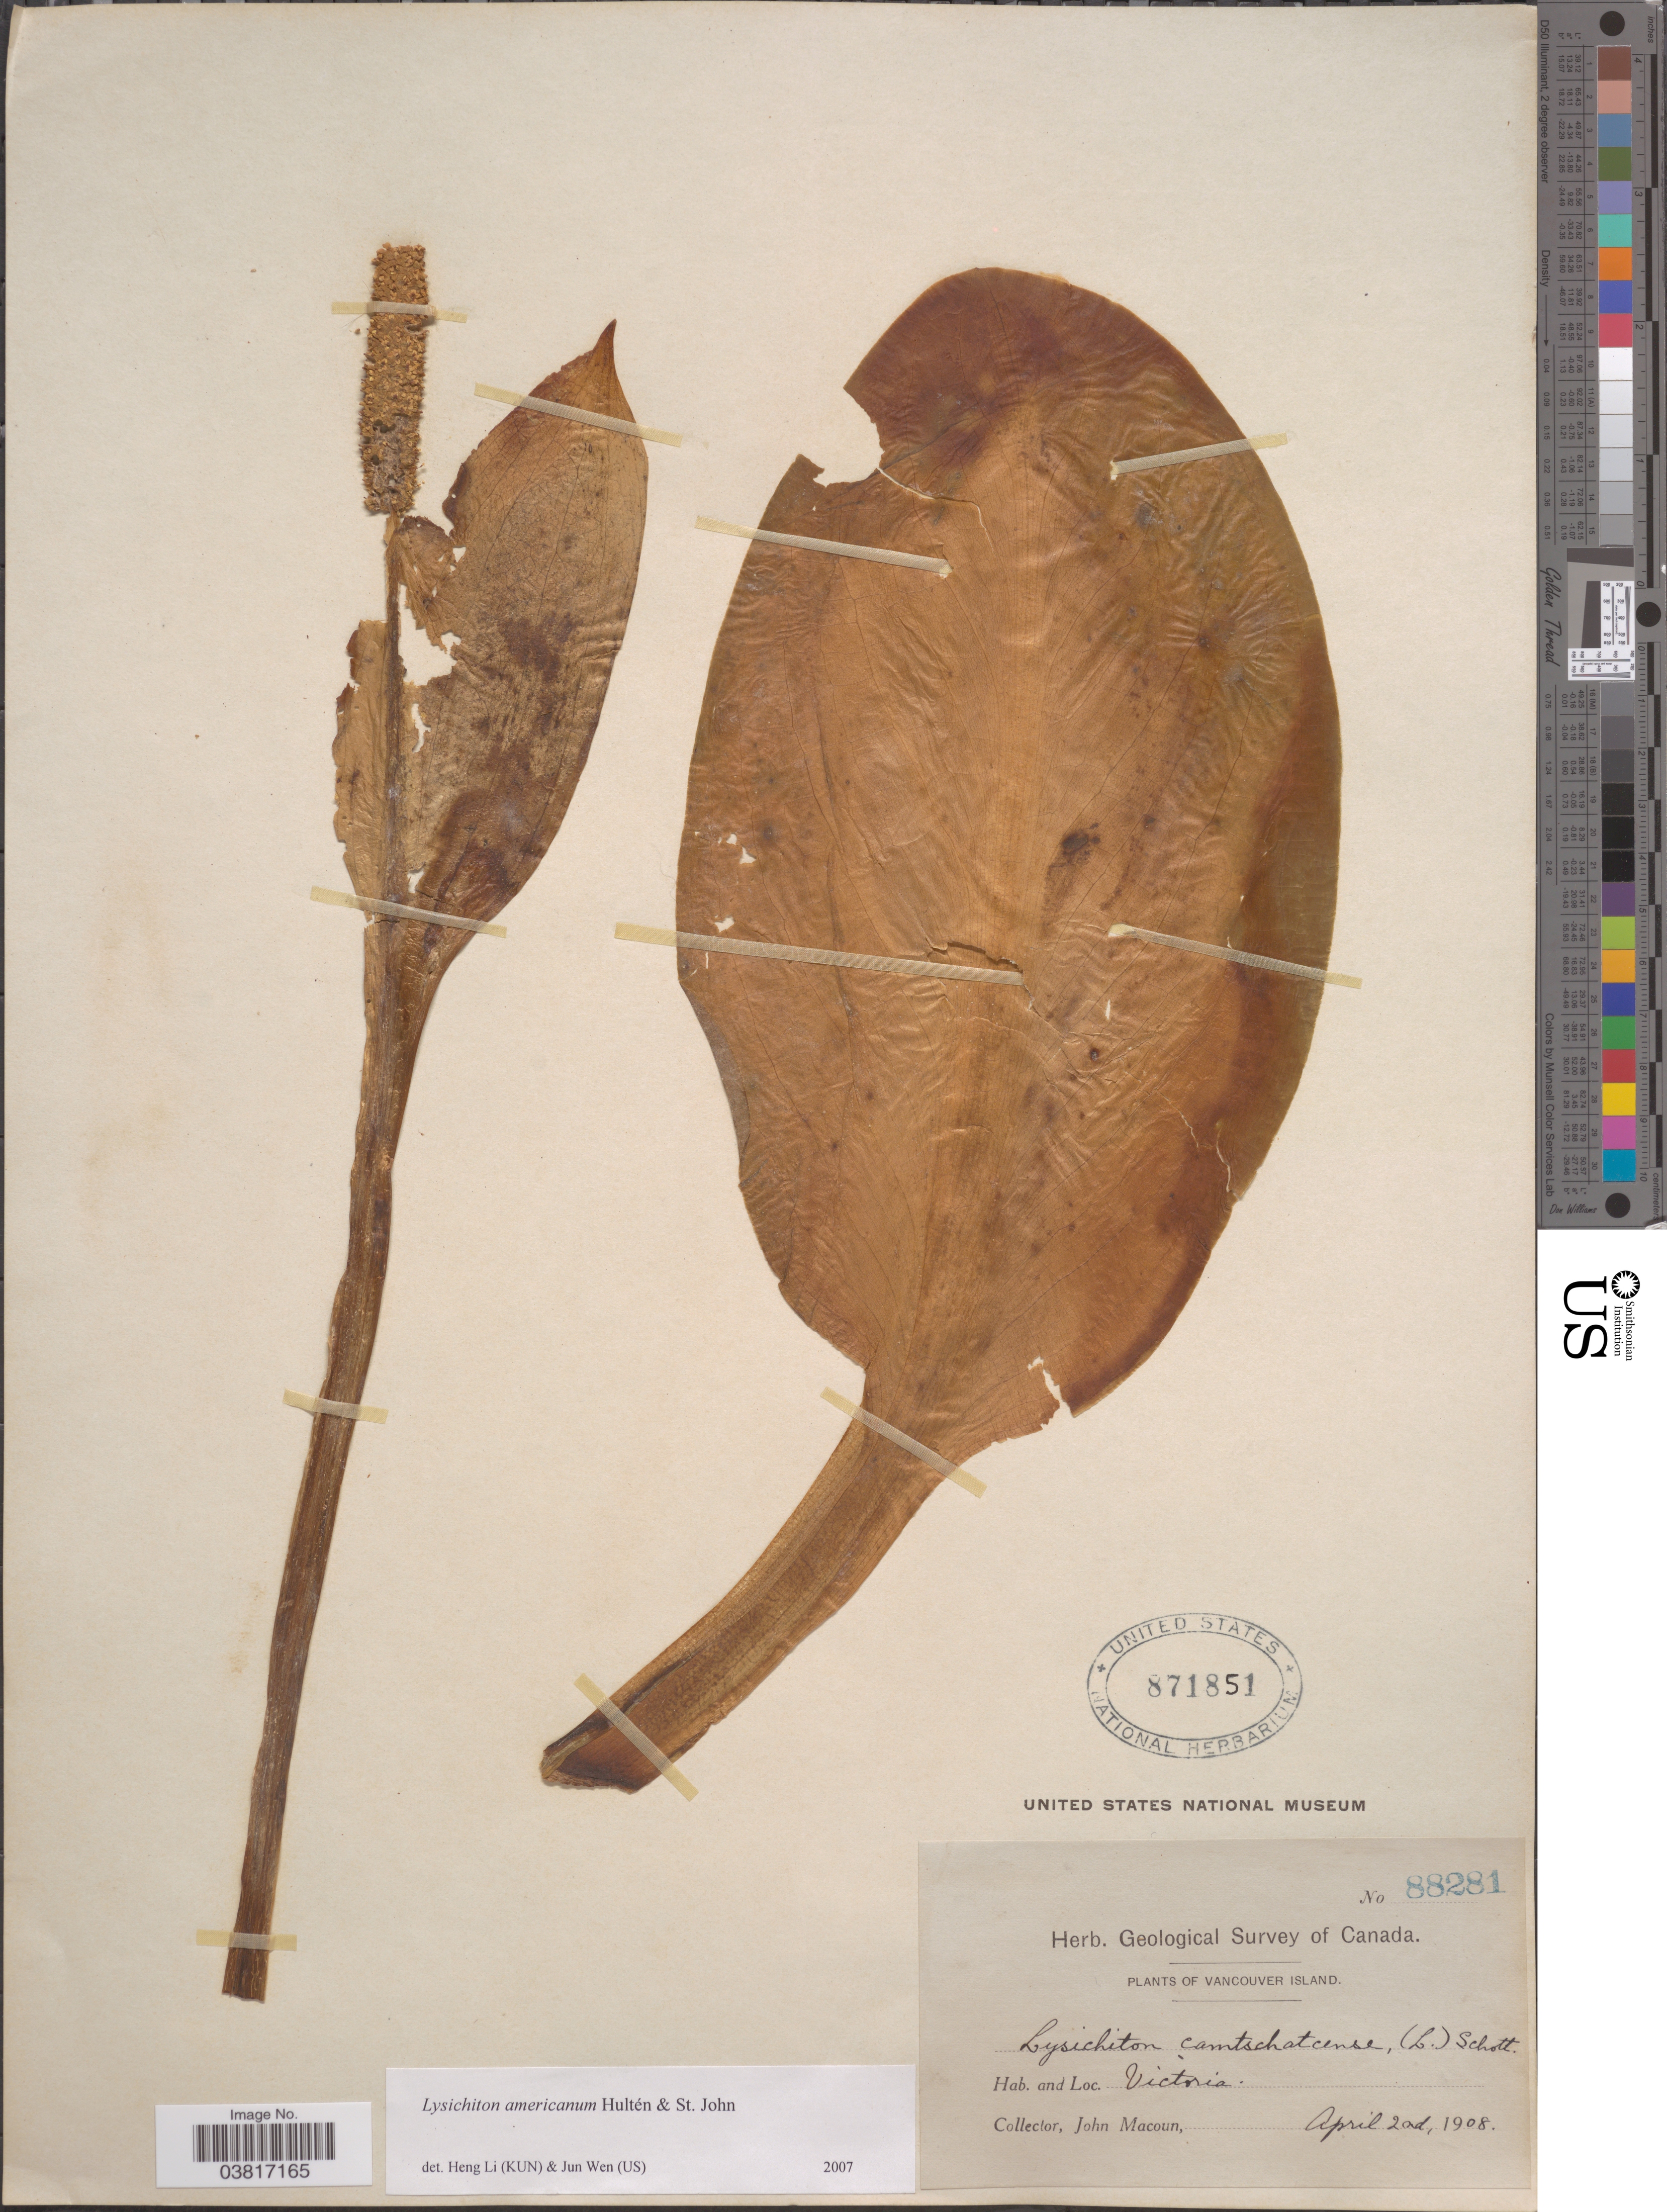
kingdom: Plantae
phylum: Tracheophyta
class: Liliopsida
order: Alismatales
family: Araceae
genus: Lysichiton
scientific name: Lysichiton americanus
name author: Hultén & H. St. John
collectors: J. Macoun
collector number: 88281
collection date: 1908-04-02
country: Canada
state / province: British Columbia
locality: Vancouver Island. Victoria.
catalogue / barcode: US 871851